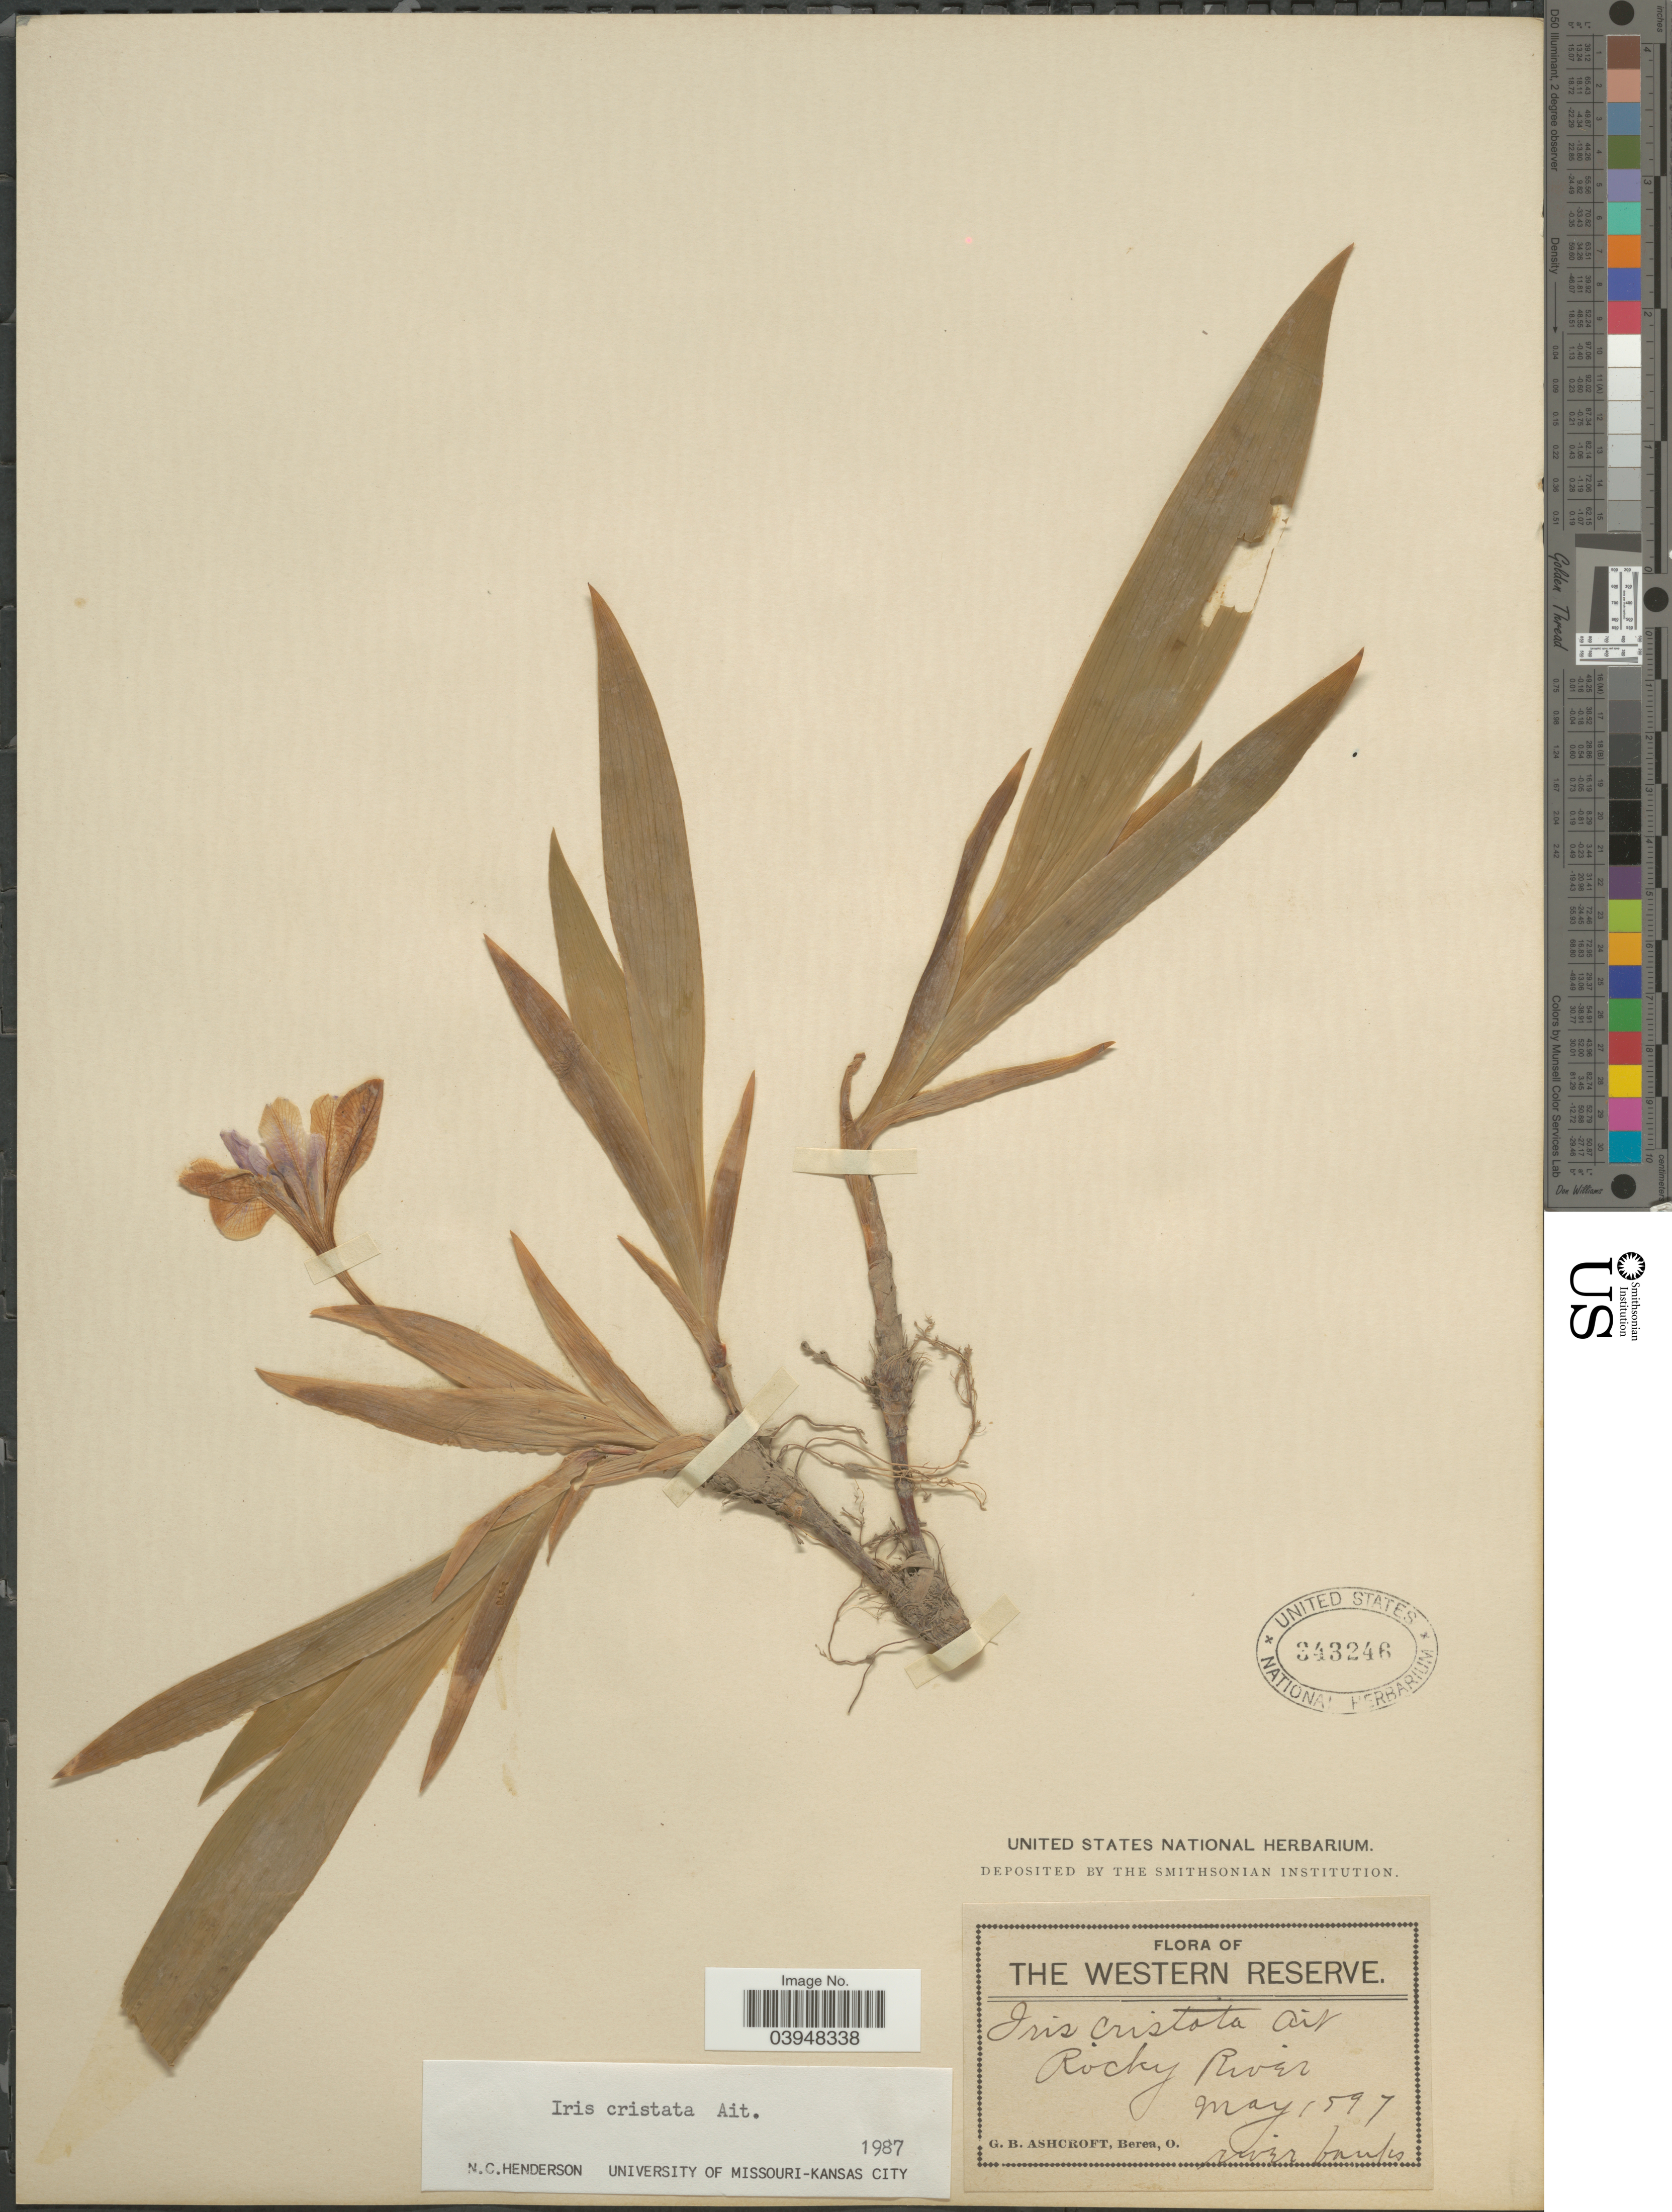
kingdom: Plantae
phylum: Tracheophyta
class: Liliopsida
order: Asparagales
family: Iridaceae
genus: Iris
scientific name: Iris cristata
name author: Aiton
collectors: G. Ashcroft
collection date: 1897-05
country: United States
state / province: Ohio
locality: The Western Reserve. Rocky River.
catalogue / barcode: US 343246